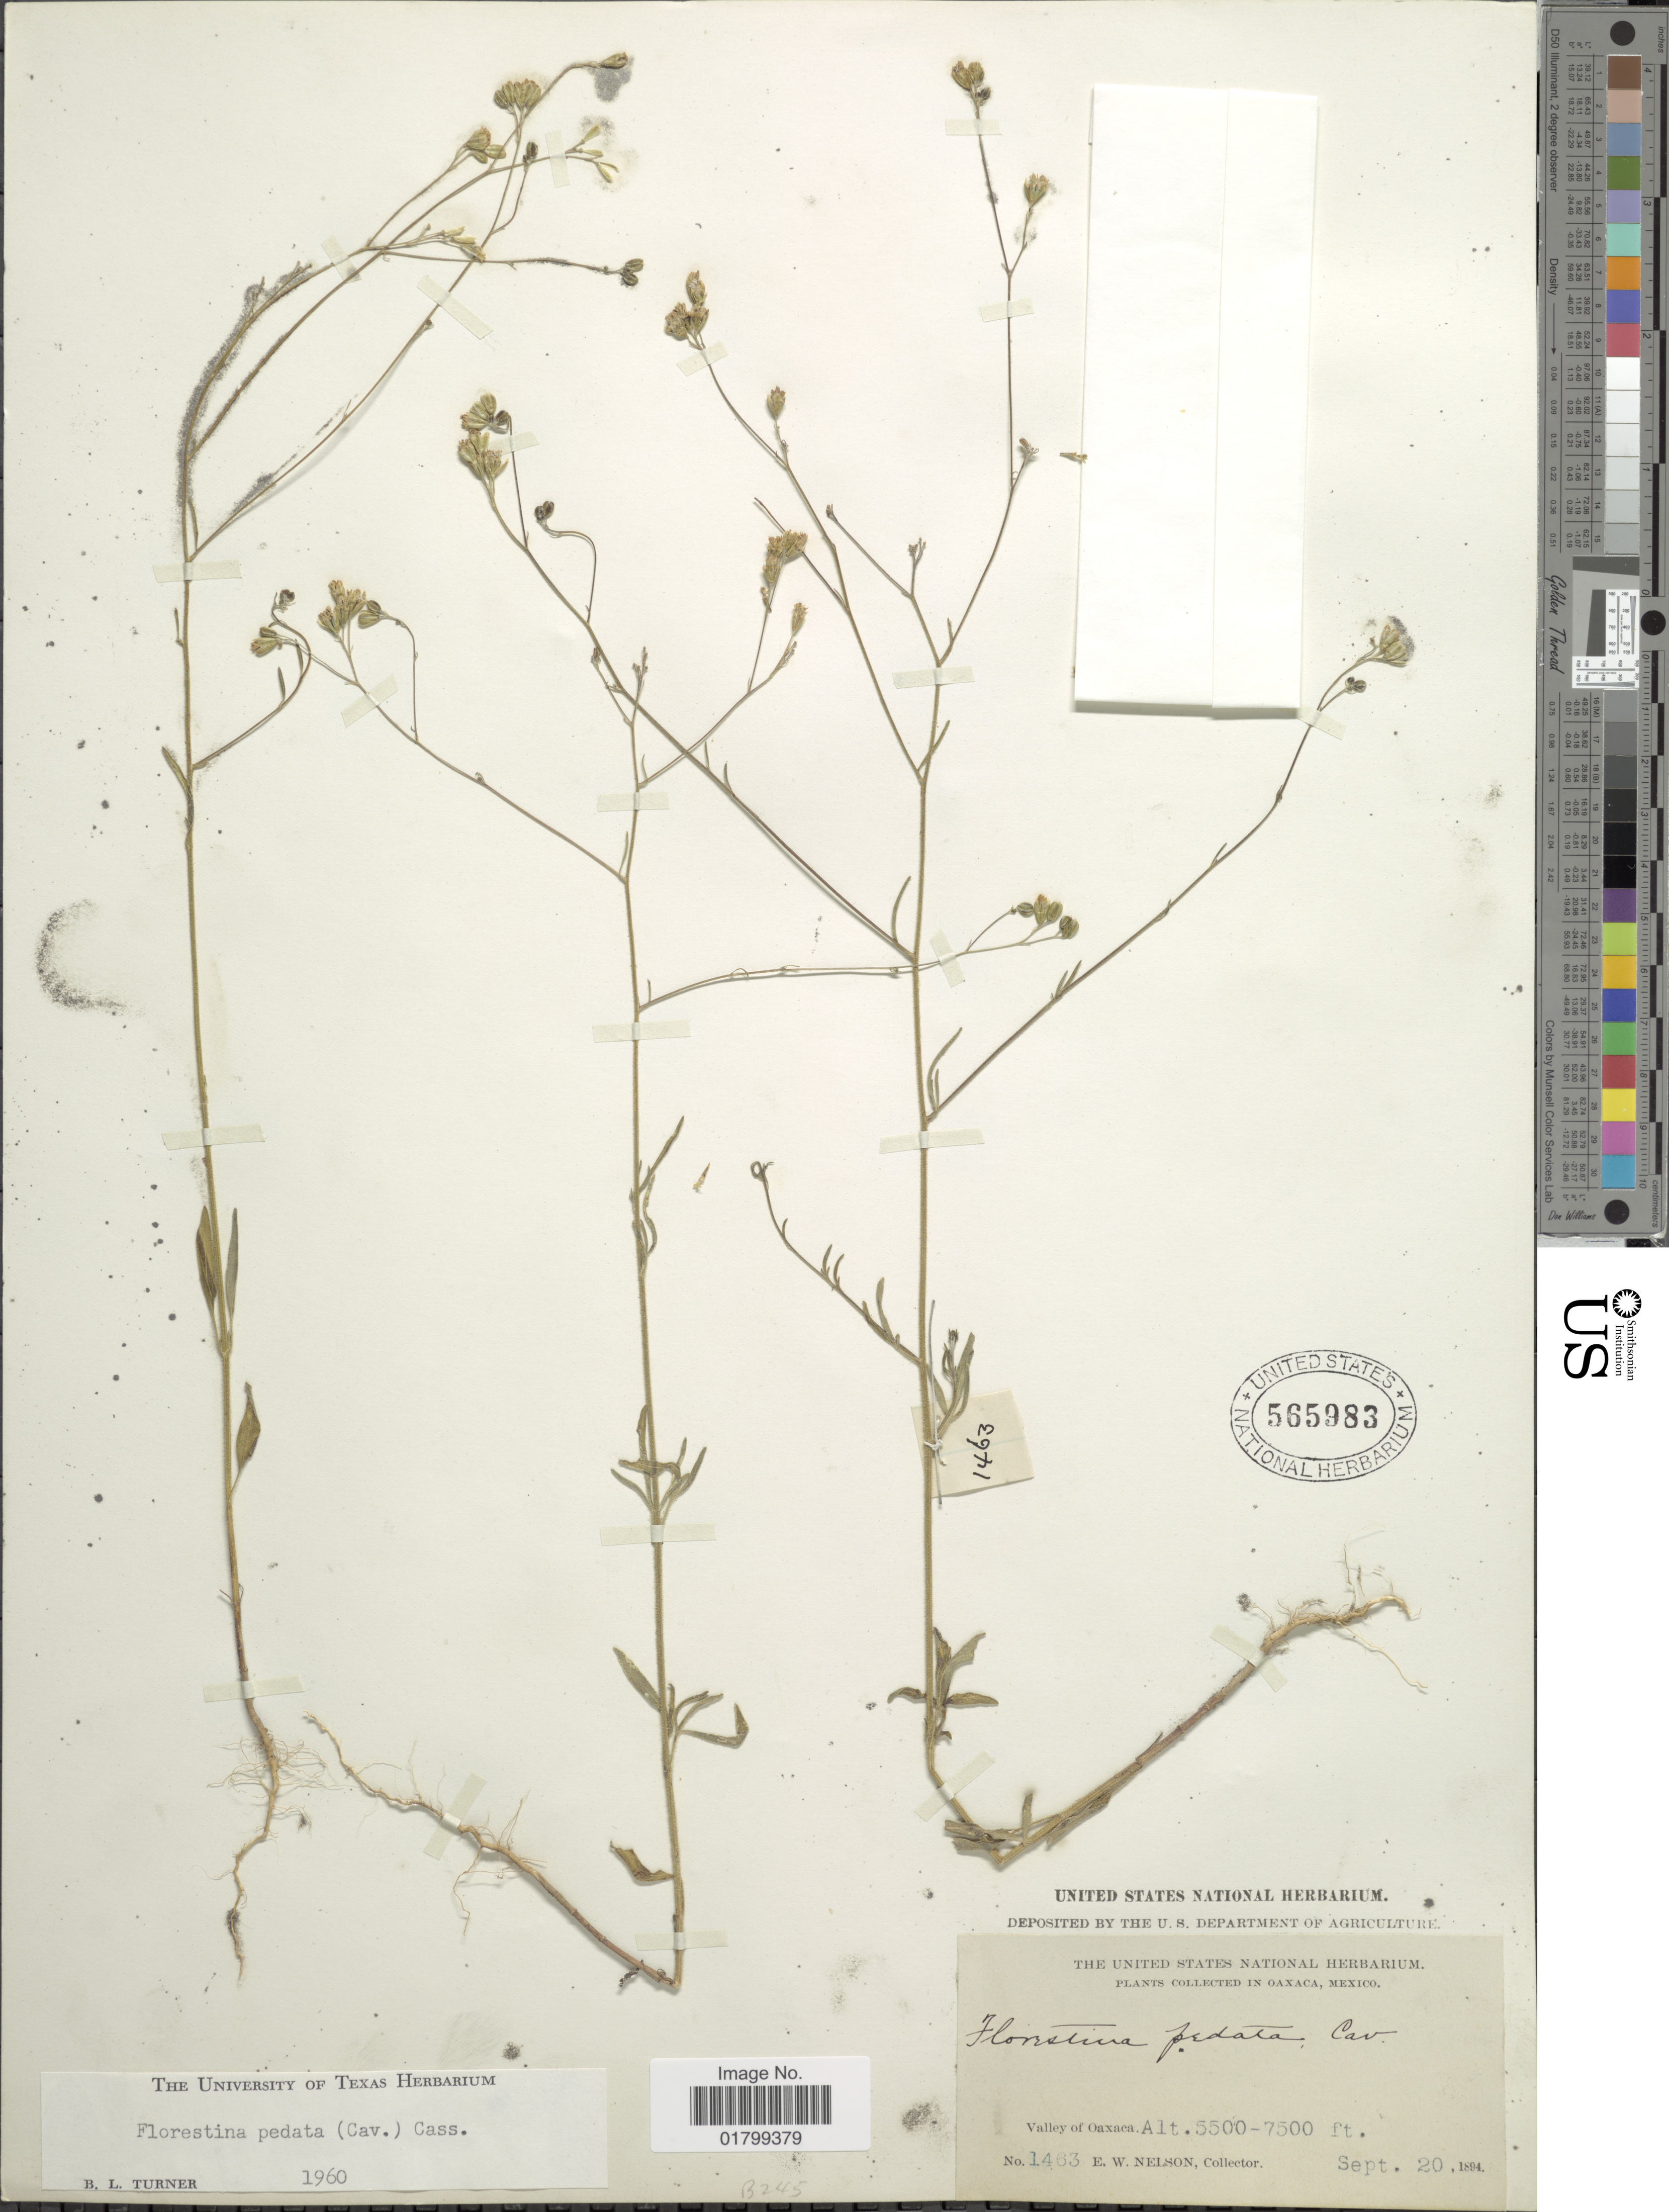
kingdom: Plantae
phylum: Tracheophyta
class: Magnoliopsida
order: Asterales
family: Asteraceae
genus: Florestina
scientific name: Florestina pedata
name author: (Cav.) Cass.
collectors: E. W. Nelson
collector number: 1463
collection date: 1894-09-20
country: Mexico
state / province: Oaxaca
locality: Valley of Oaxaca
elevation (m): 1676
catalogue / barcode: US 565983